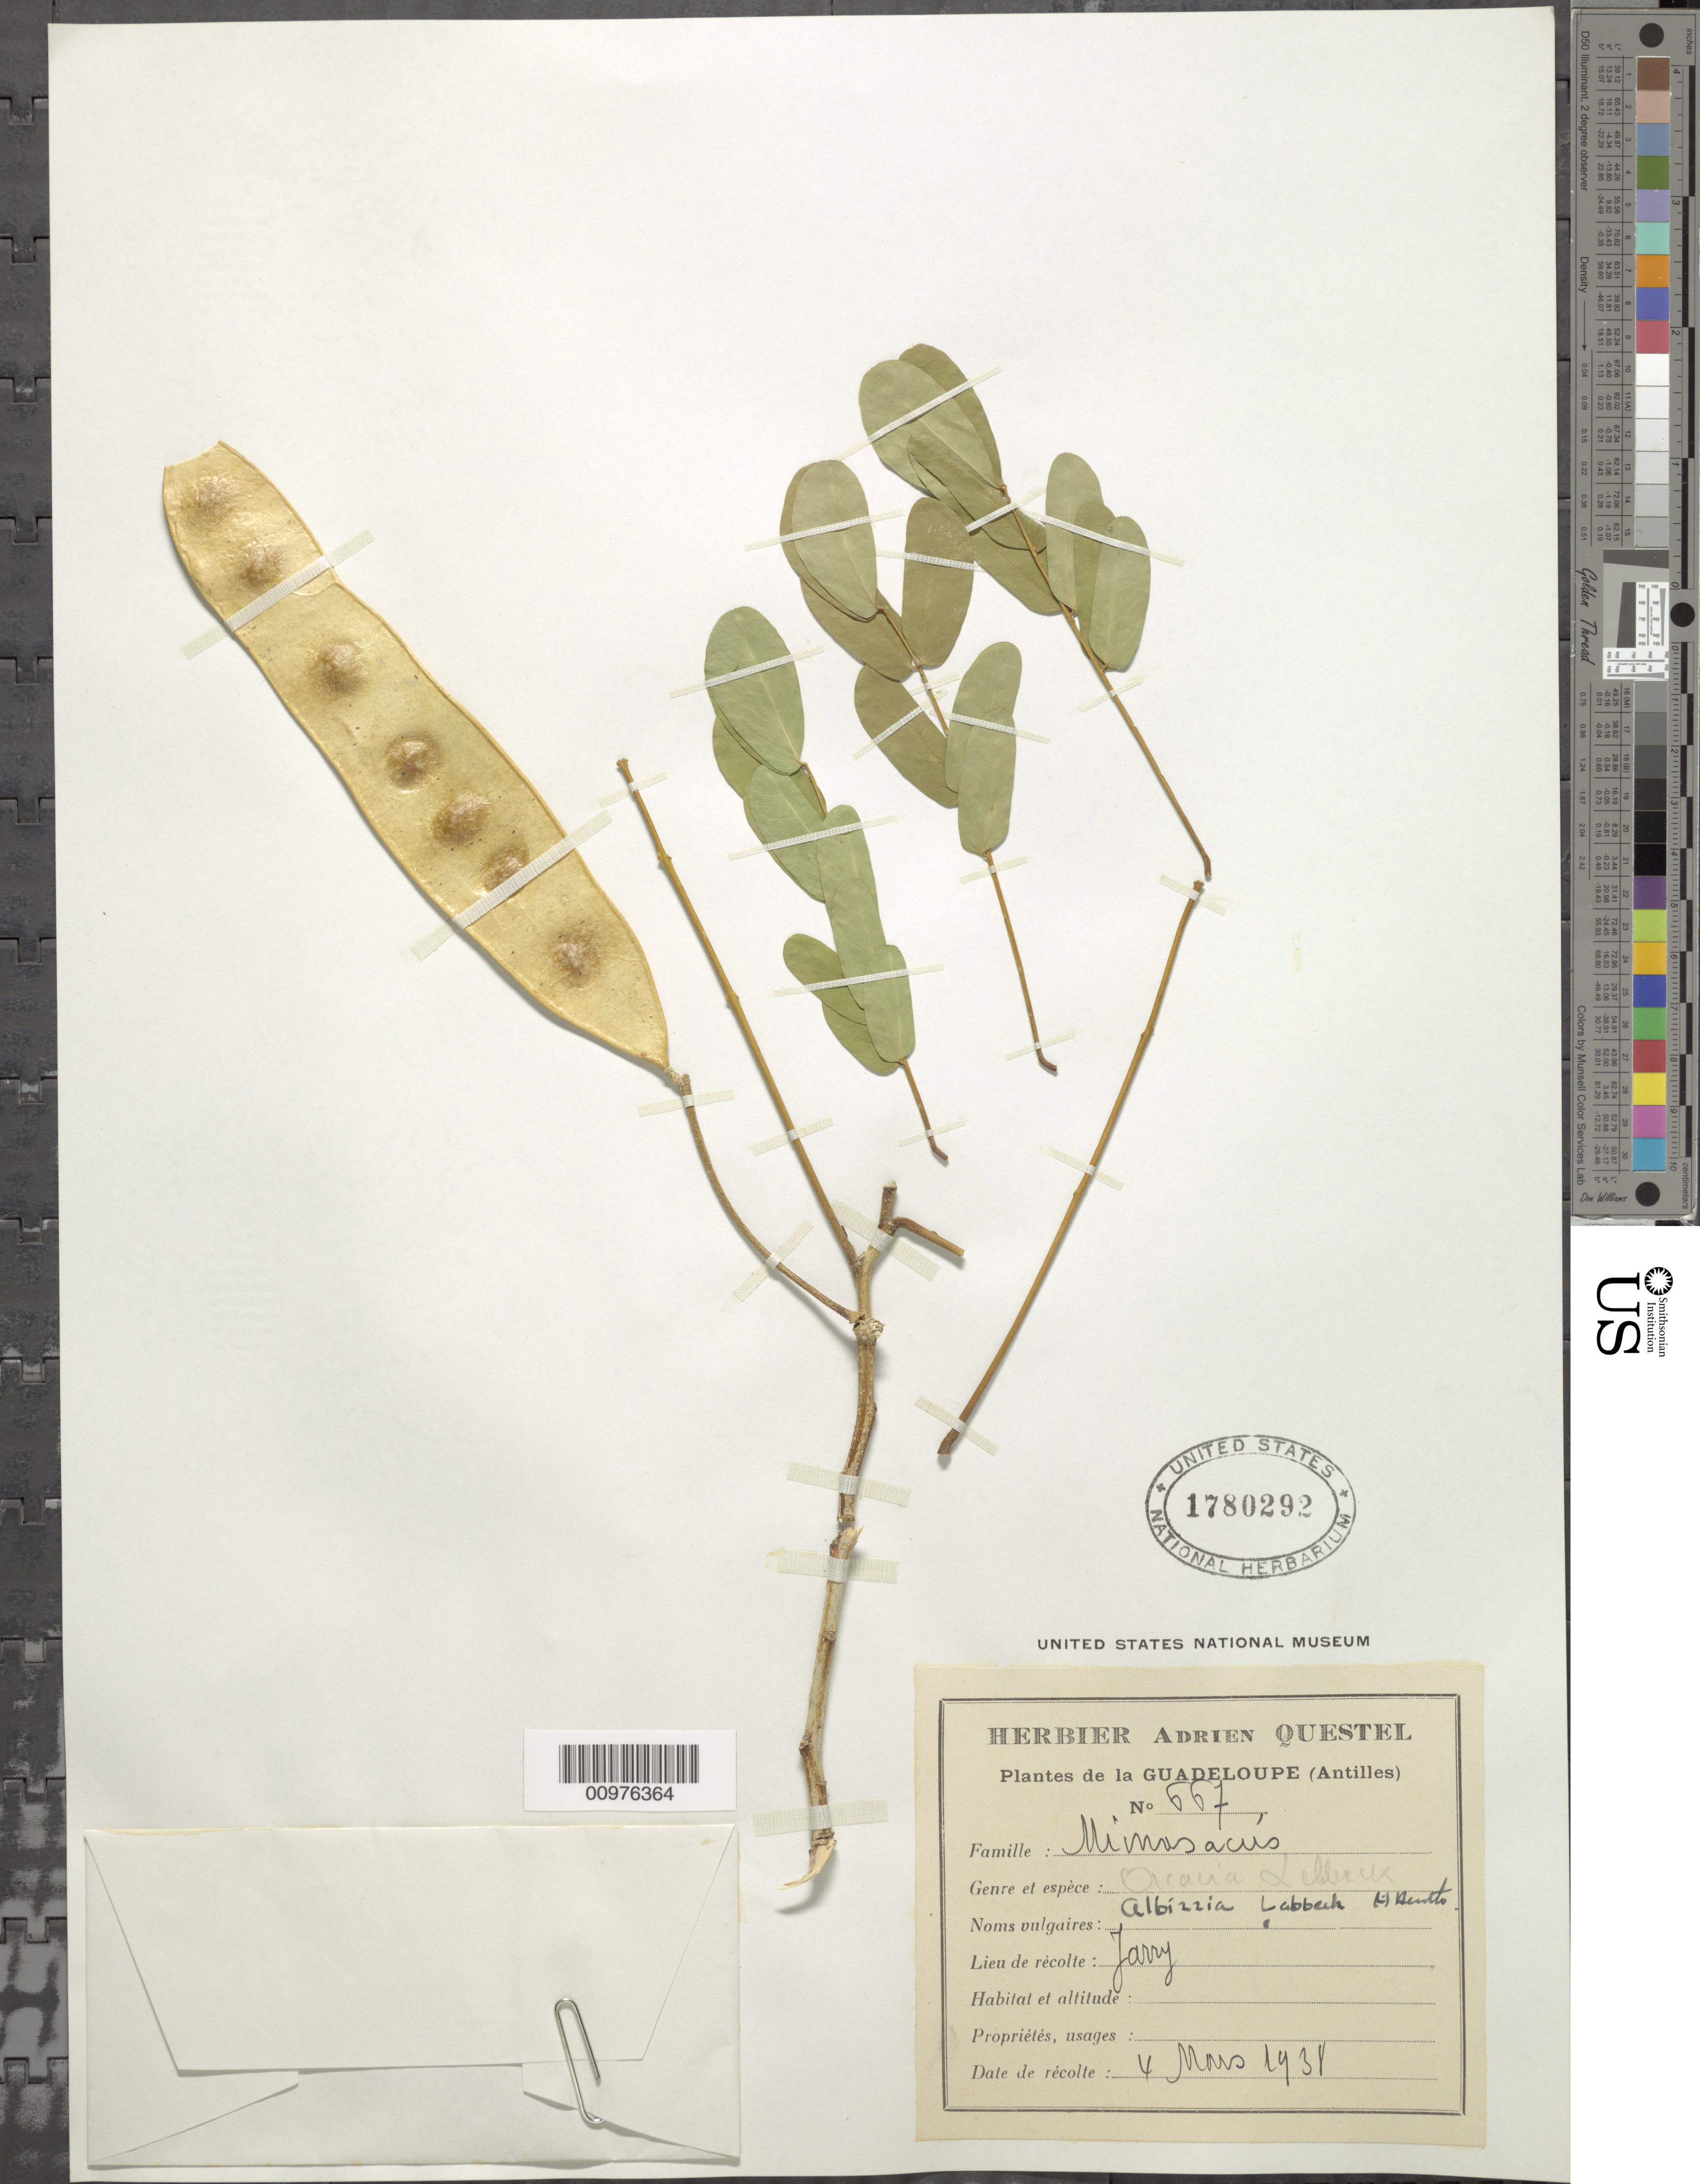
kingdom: Plantae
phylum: Tracheophyta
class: Magnoliopsida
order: Fabales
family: Fabaceae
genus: Albizia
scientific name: Albizia lebbeck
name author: (L.) Benth.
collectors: A. Questel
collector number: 667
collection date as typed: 04 Mar 1938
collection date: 1938-03-04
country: Guadeloupe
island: Basse Terre [Guadeloupe]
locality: Jarry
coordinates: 0 N, 0 E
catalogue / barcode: US 1780292